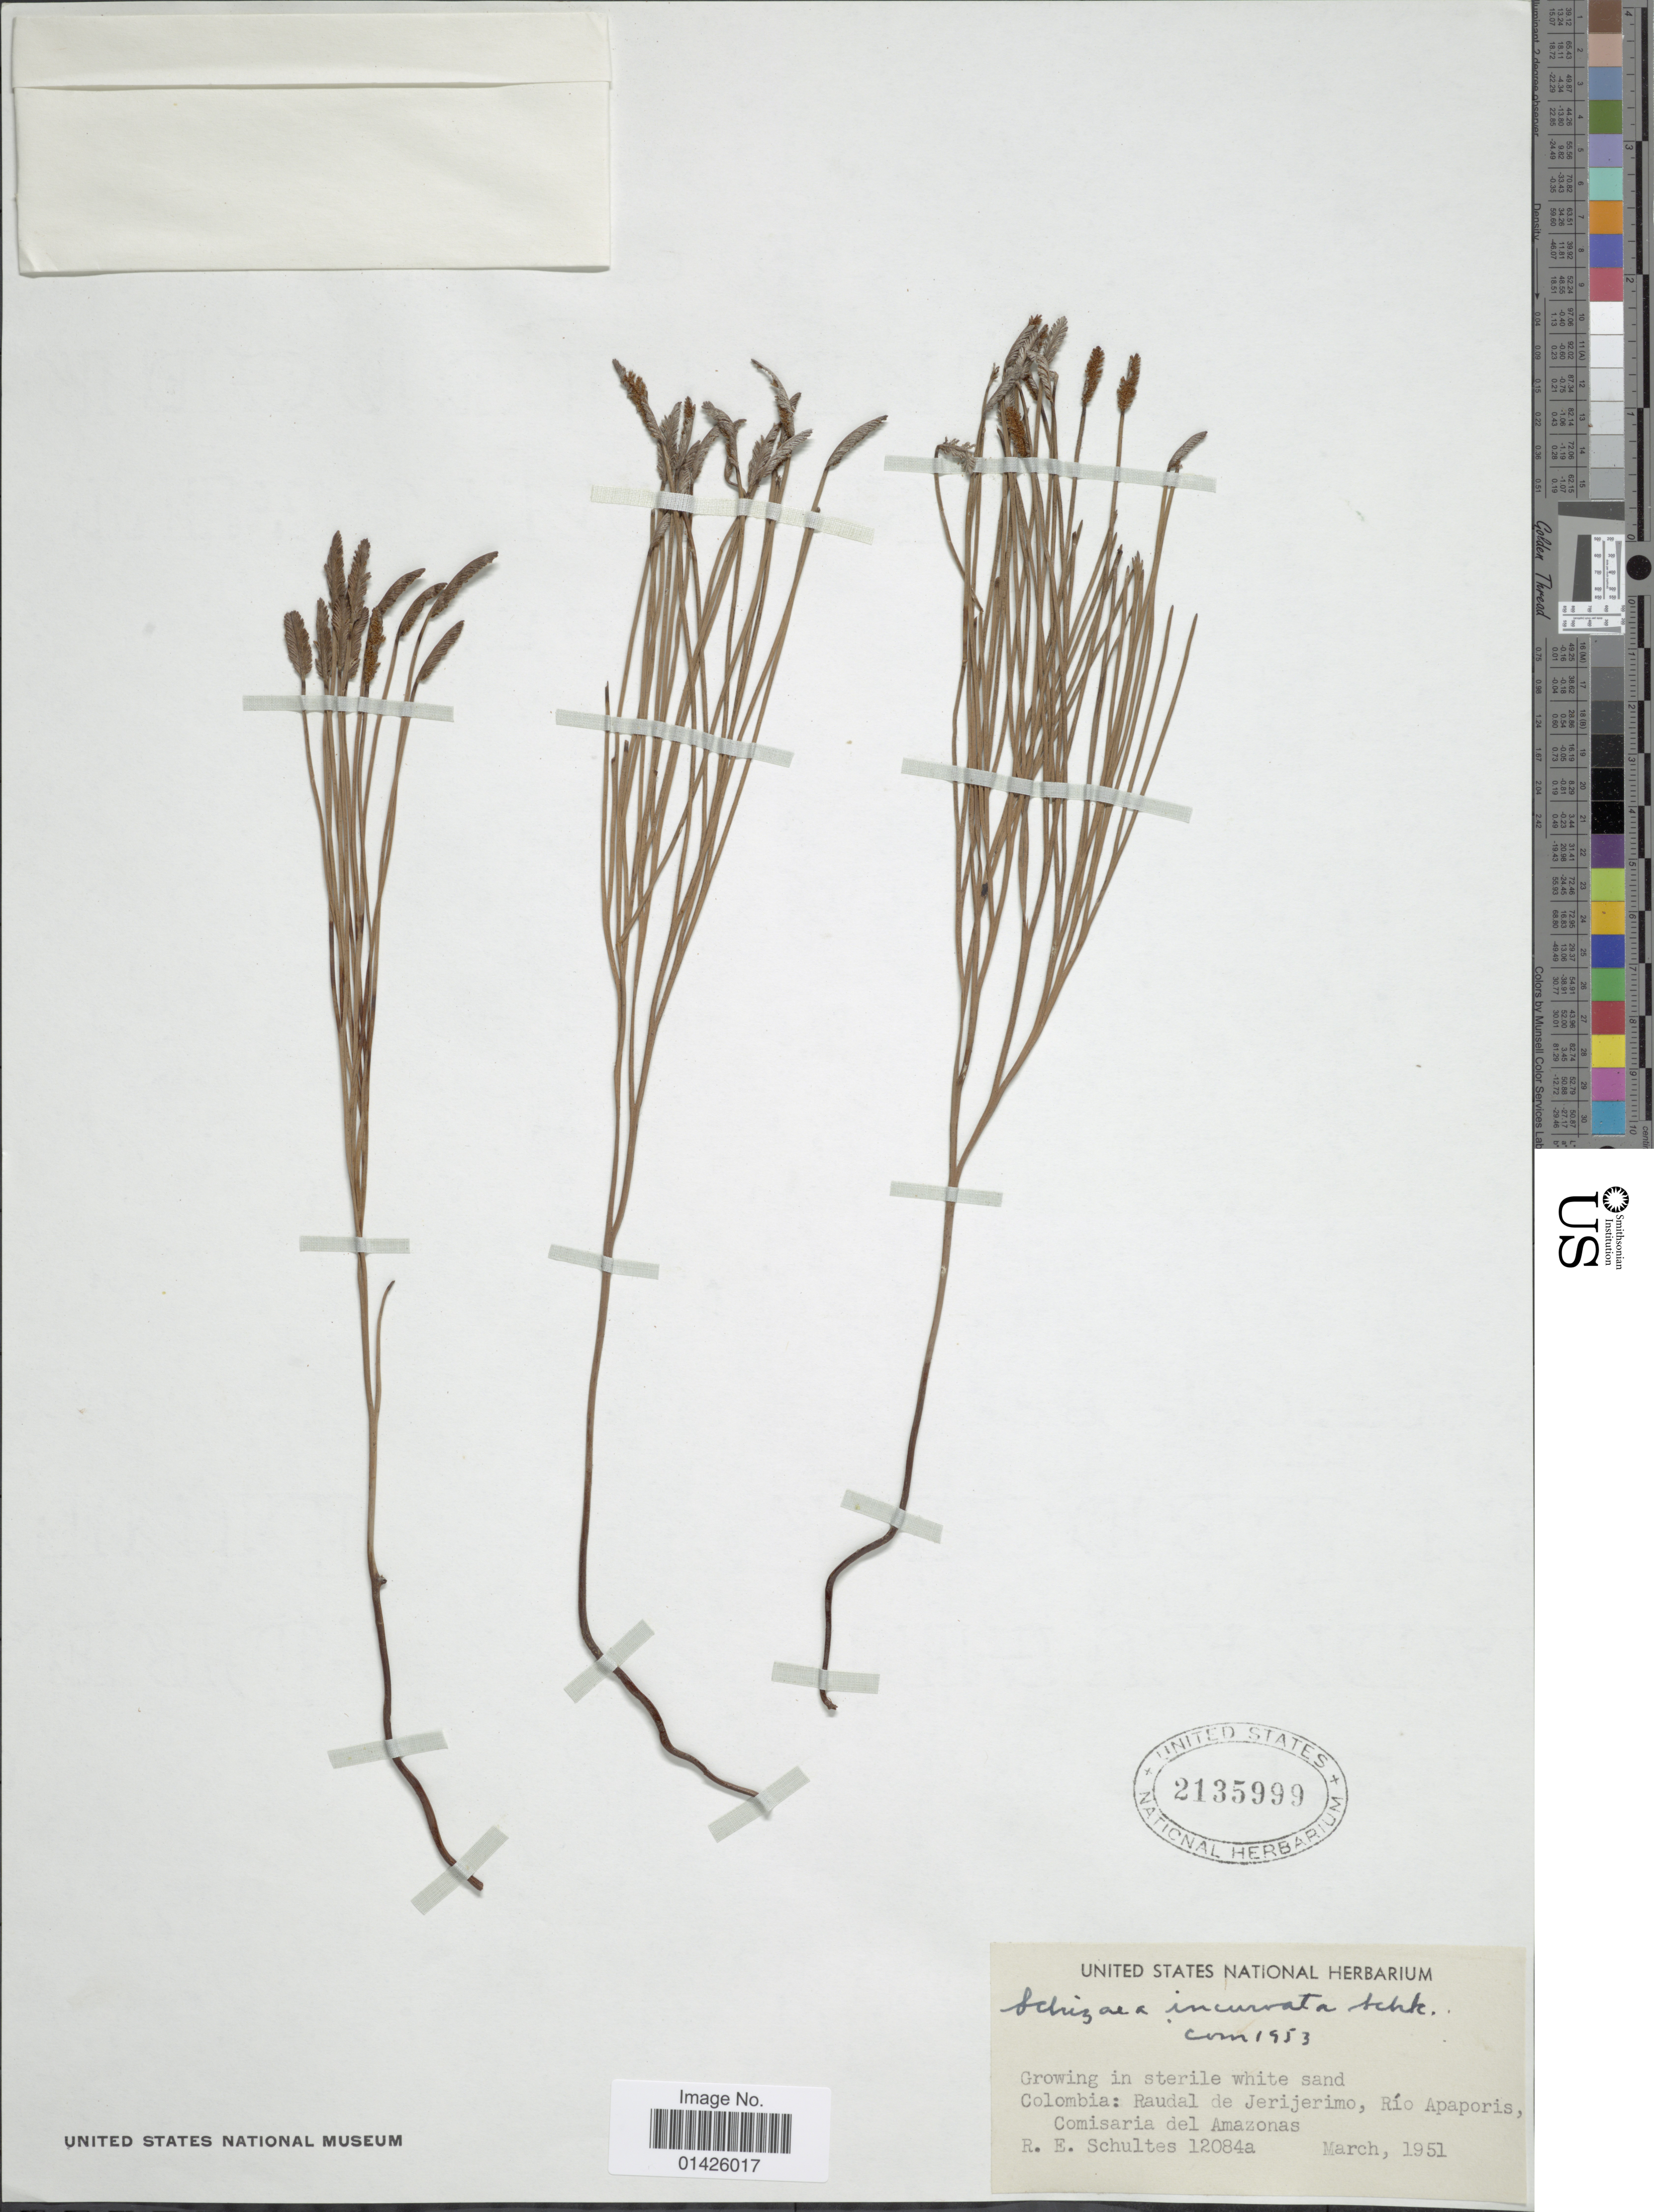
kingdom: Plantae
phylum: Tracheophyta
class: Polypodiopsida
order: Schizaeales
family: Schizaeaceae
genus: Schizaea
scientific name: Schizaea stricta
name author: Lellinger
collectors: R. E. Schultes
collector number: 12084a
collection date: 1951-03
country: Colombia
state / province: Amazônas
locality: Raudal de Jerijerimo, Ríp Apaporis Comisaria del Amazonas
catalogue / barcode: US 2135999